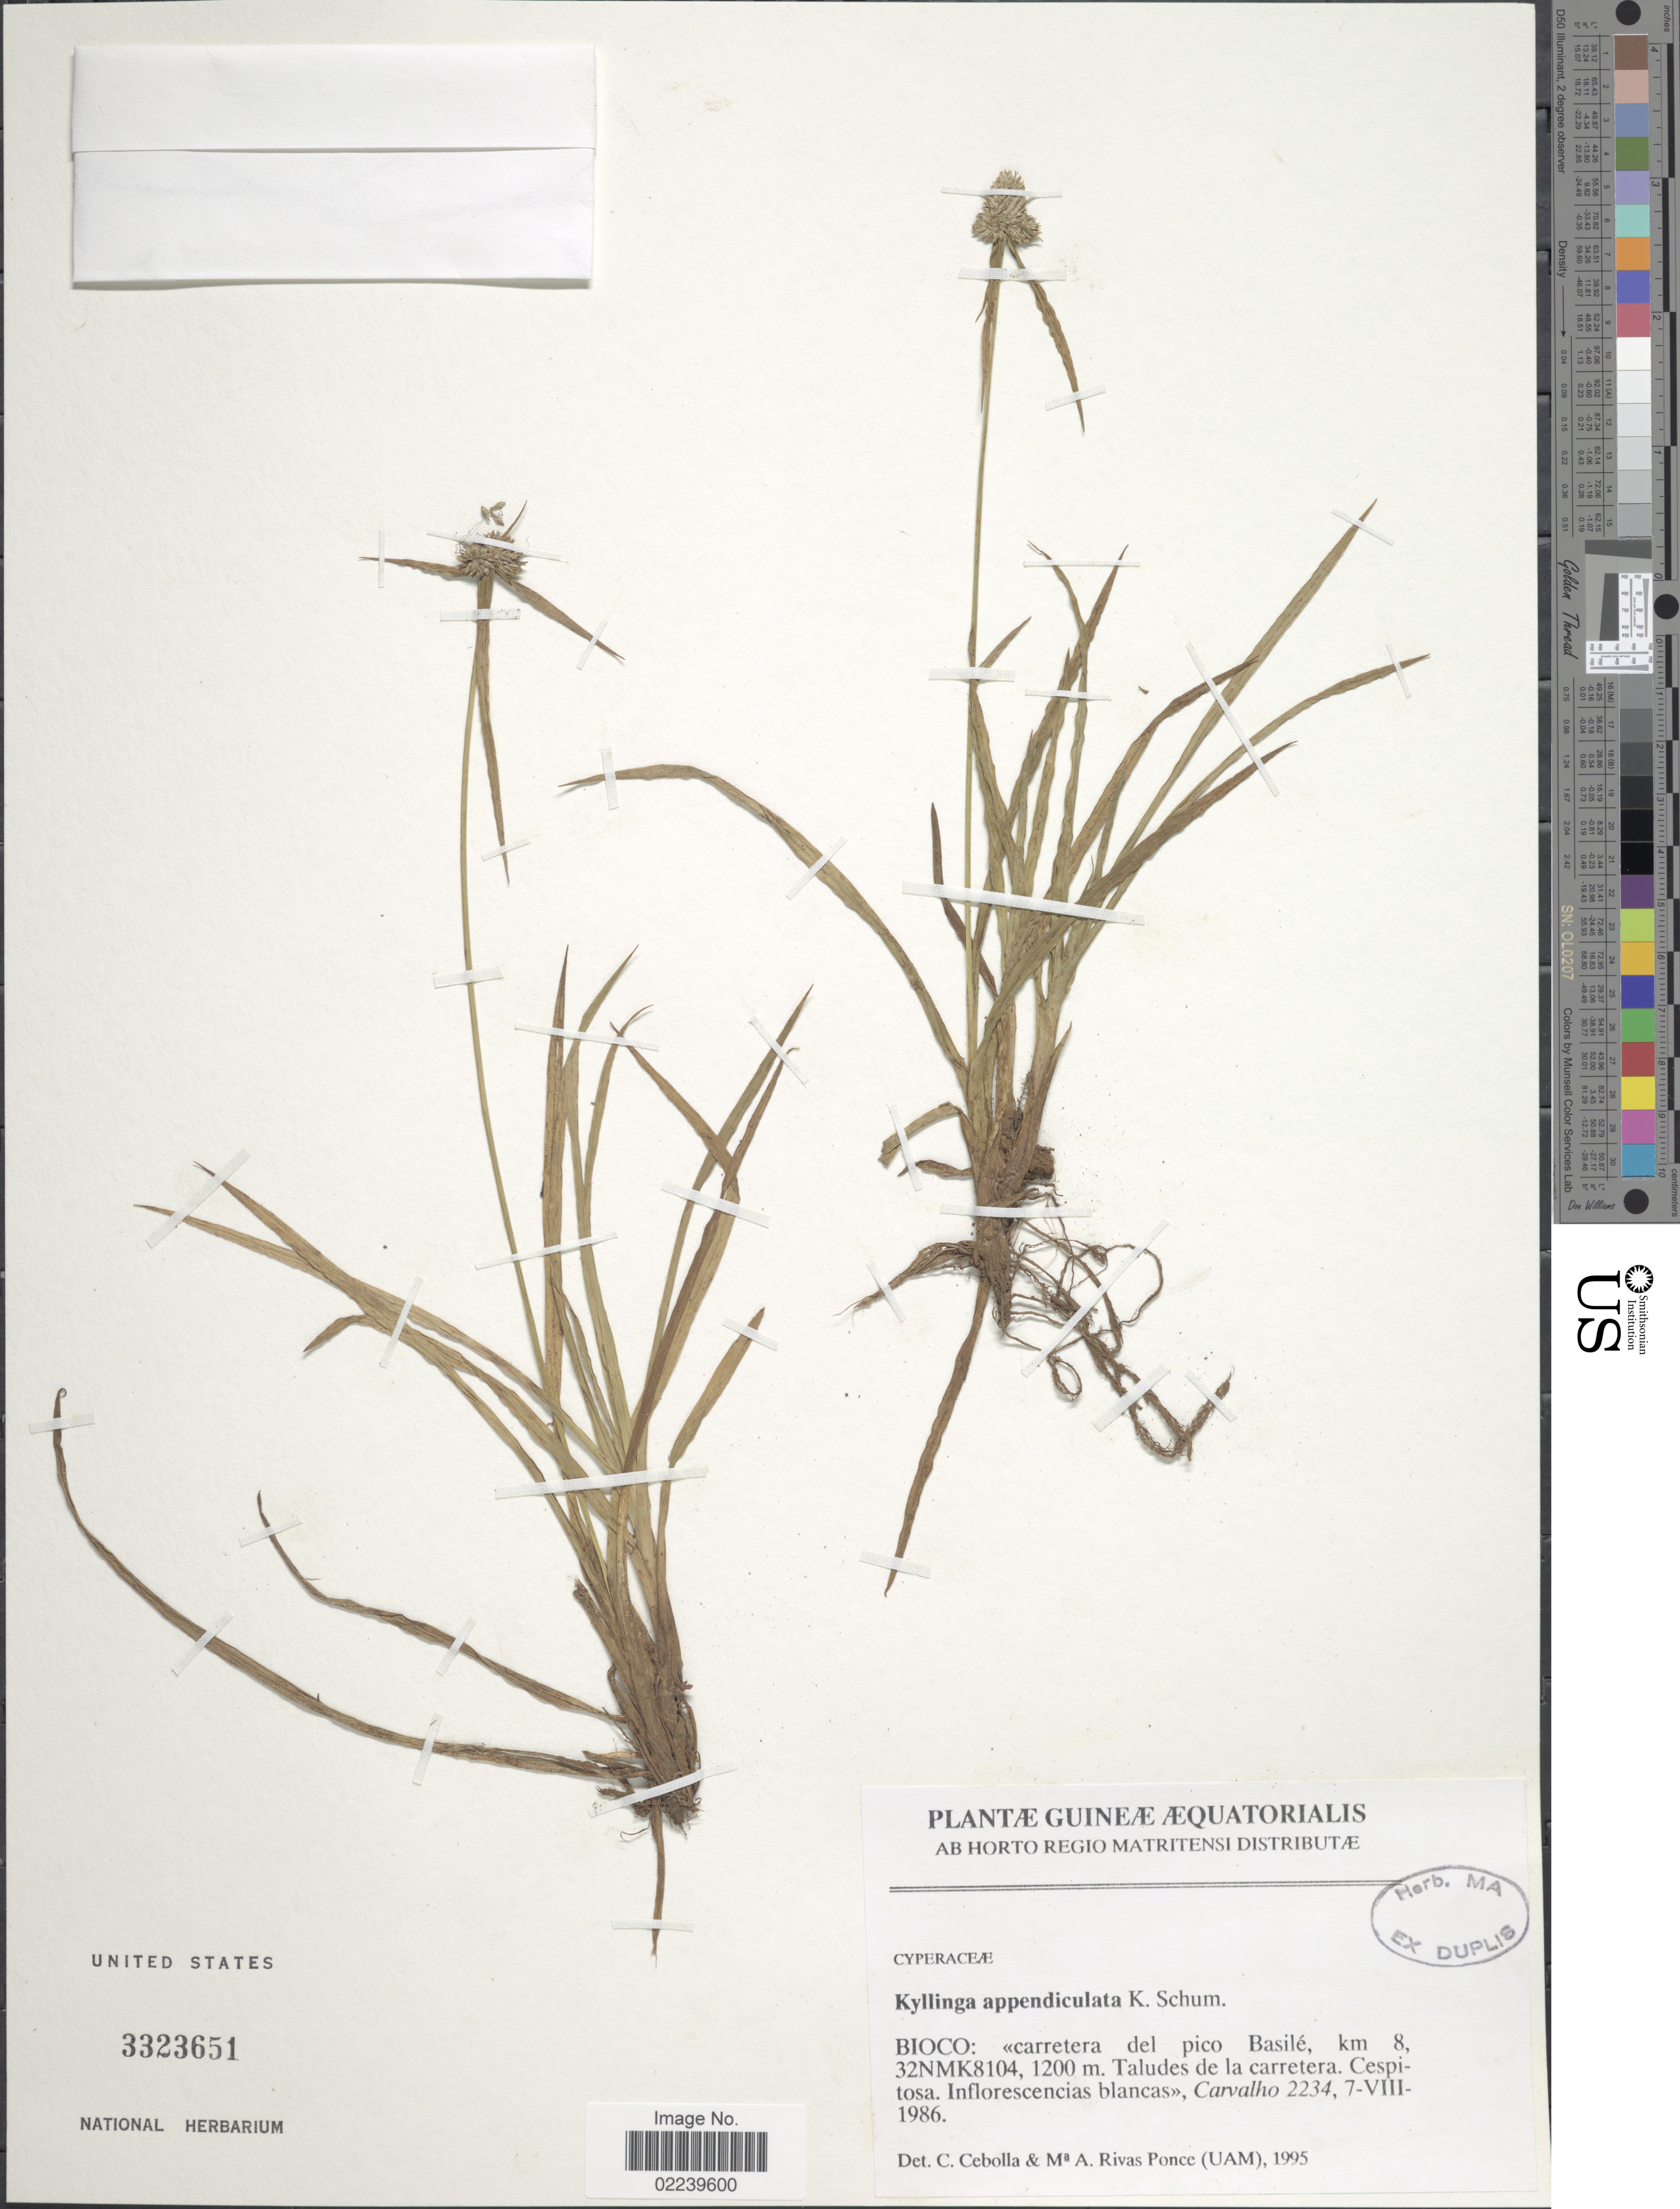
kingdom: Plantae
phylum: Tracheophyta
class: Liliopsida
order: Poales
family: Cyperaceae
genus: Cyperus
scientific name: Cyperus sesquiflorus subsp. appendiculatus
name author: (K. Schum.)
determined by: Strong, M. T., (US), Smithsonian Institution - National Museum of Natural History (UNITED STATES)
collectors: Carvalho, --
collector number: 2234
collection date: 1986-08-07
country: Equatorial Guinea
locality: Bioco: <<carretera del pico Basile, km 8 32NMK8104. Takudes de la carretera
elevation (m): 1200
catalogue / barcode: US 3323651